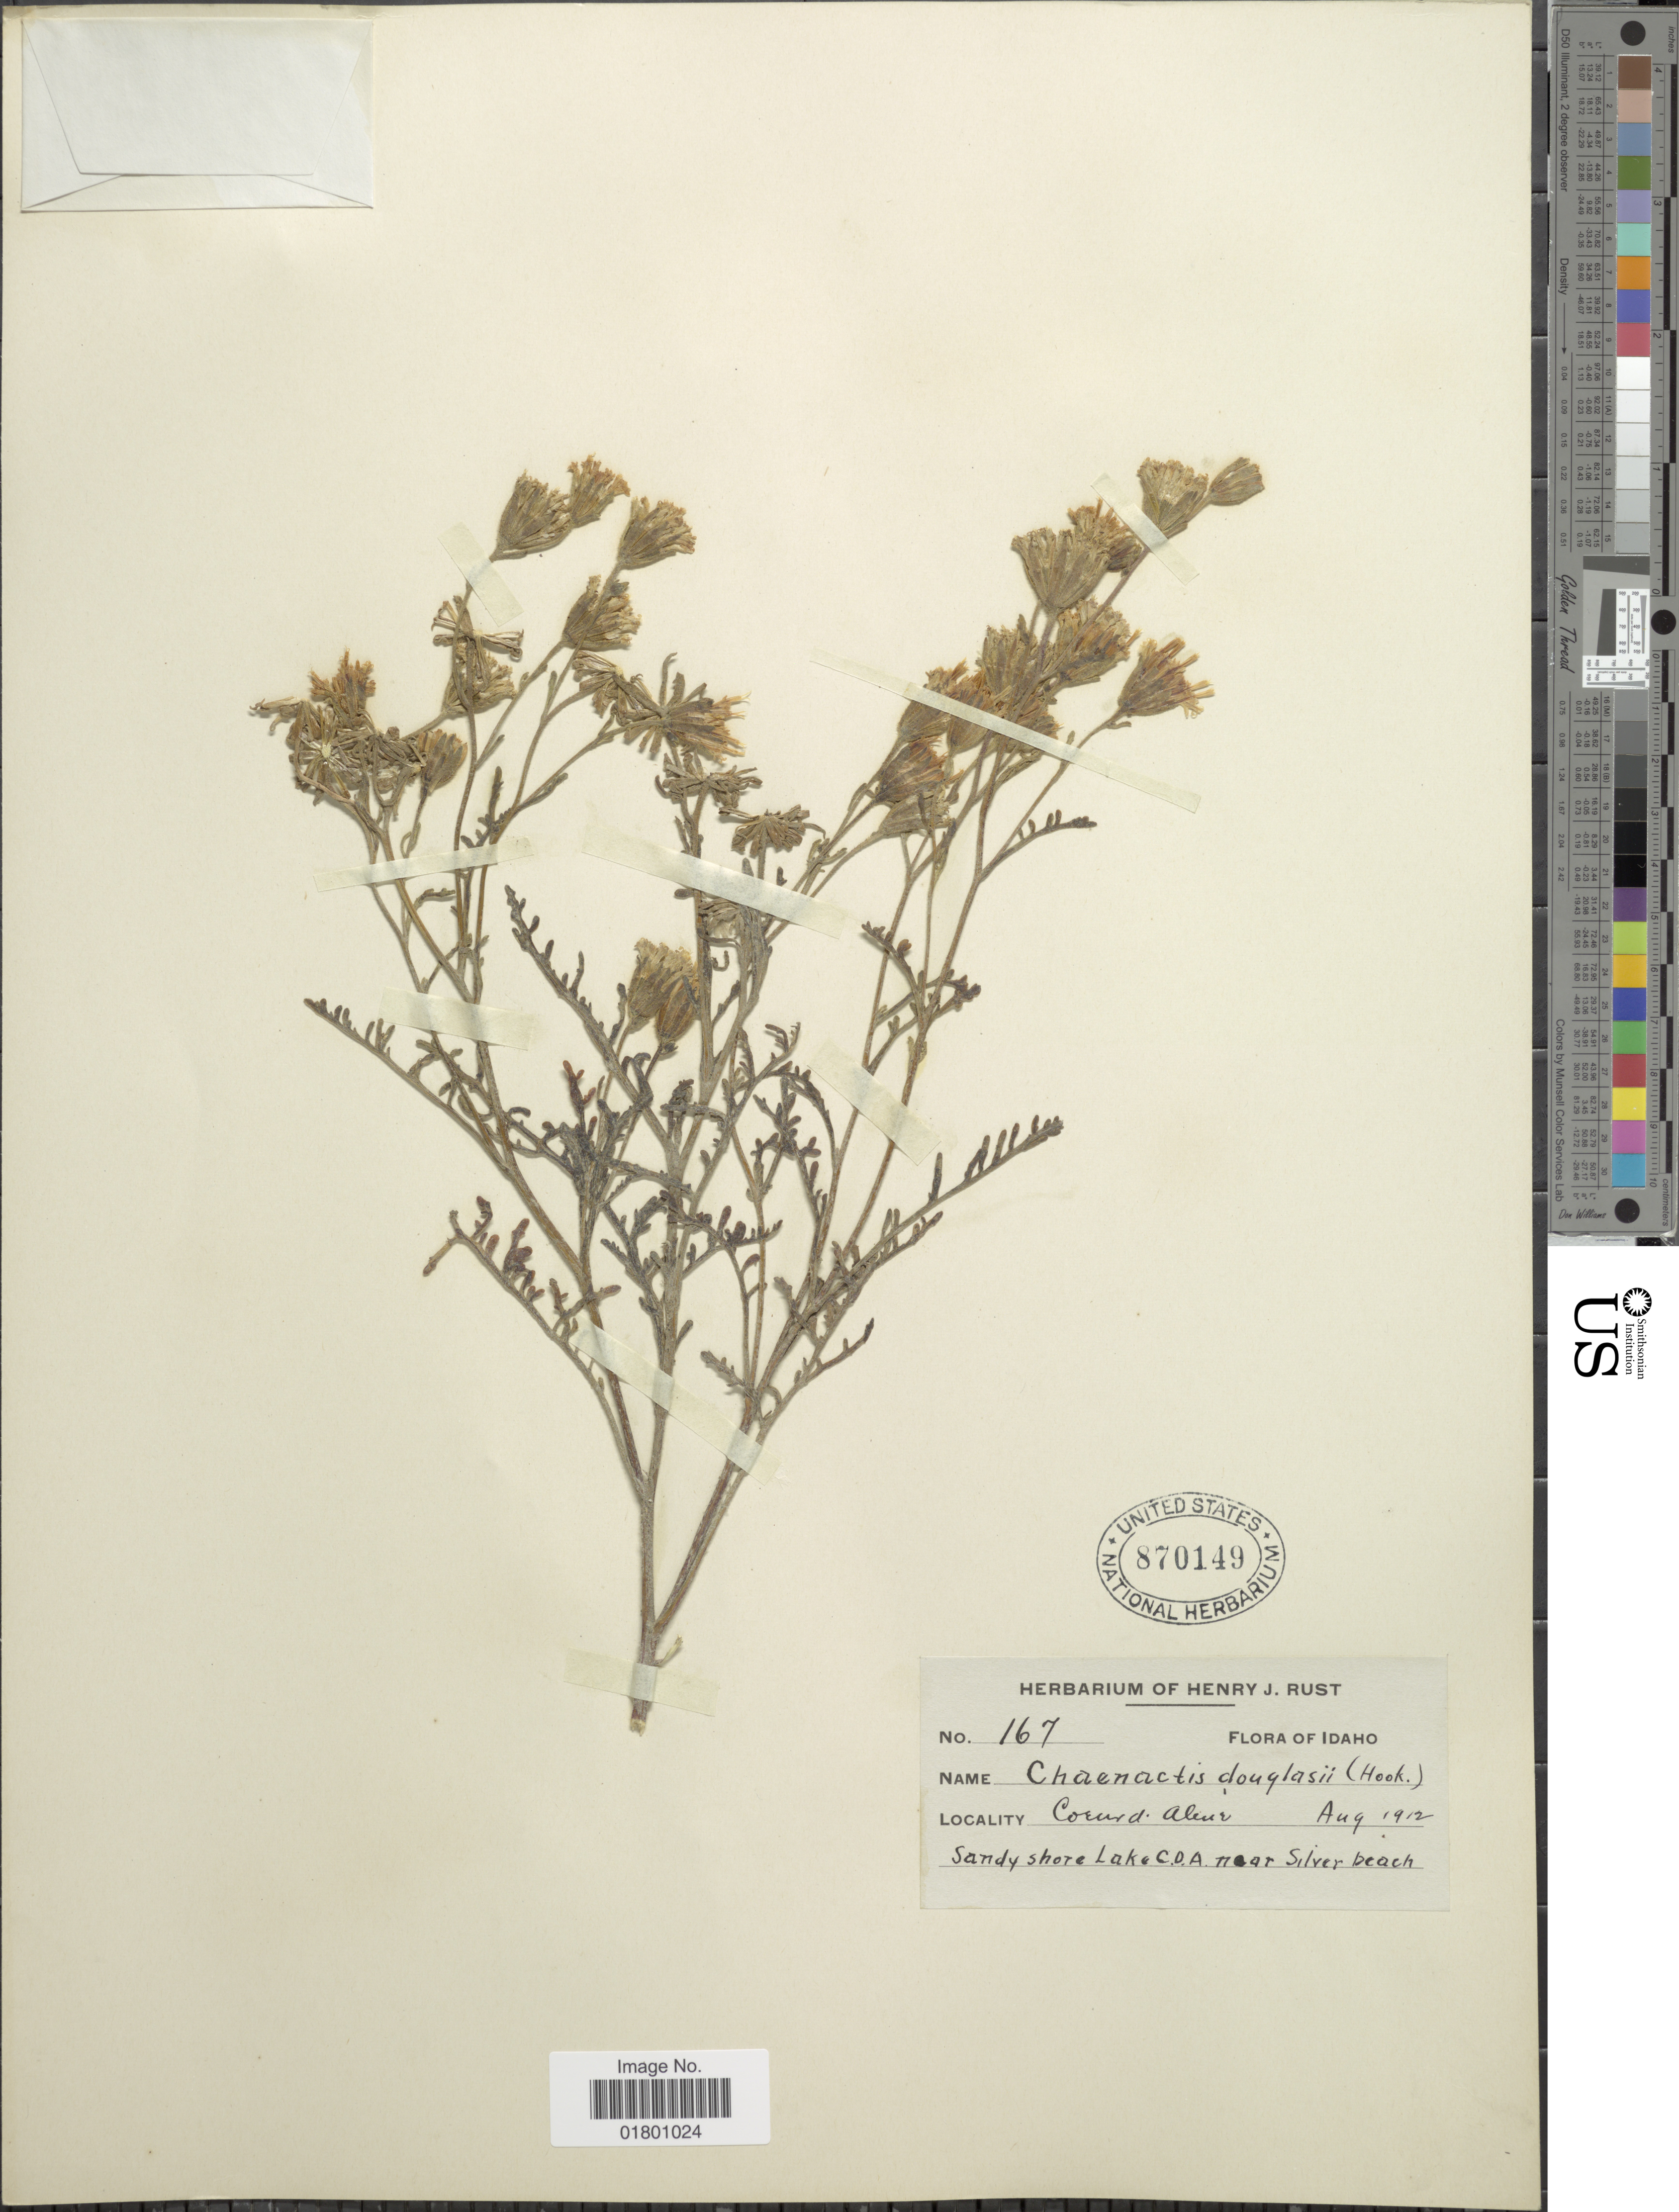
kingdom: Plantae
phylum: Tracheophyta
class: Magnoliopsida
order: Asterales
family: Asteraceae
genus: Chaenactis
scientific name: Chaenactis douglasii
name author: Hook. & Arn.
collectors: ex herb. Henry J. Rust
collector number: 167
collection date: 1912-08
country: United States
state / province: Idaho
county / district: Kootenai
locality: Coeur d'Alene, Sandy shore Lake C.D.A. near Silver Beach.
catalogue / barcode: US 870149